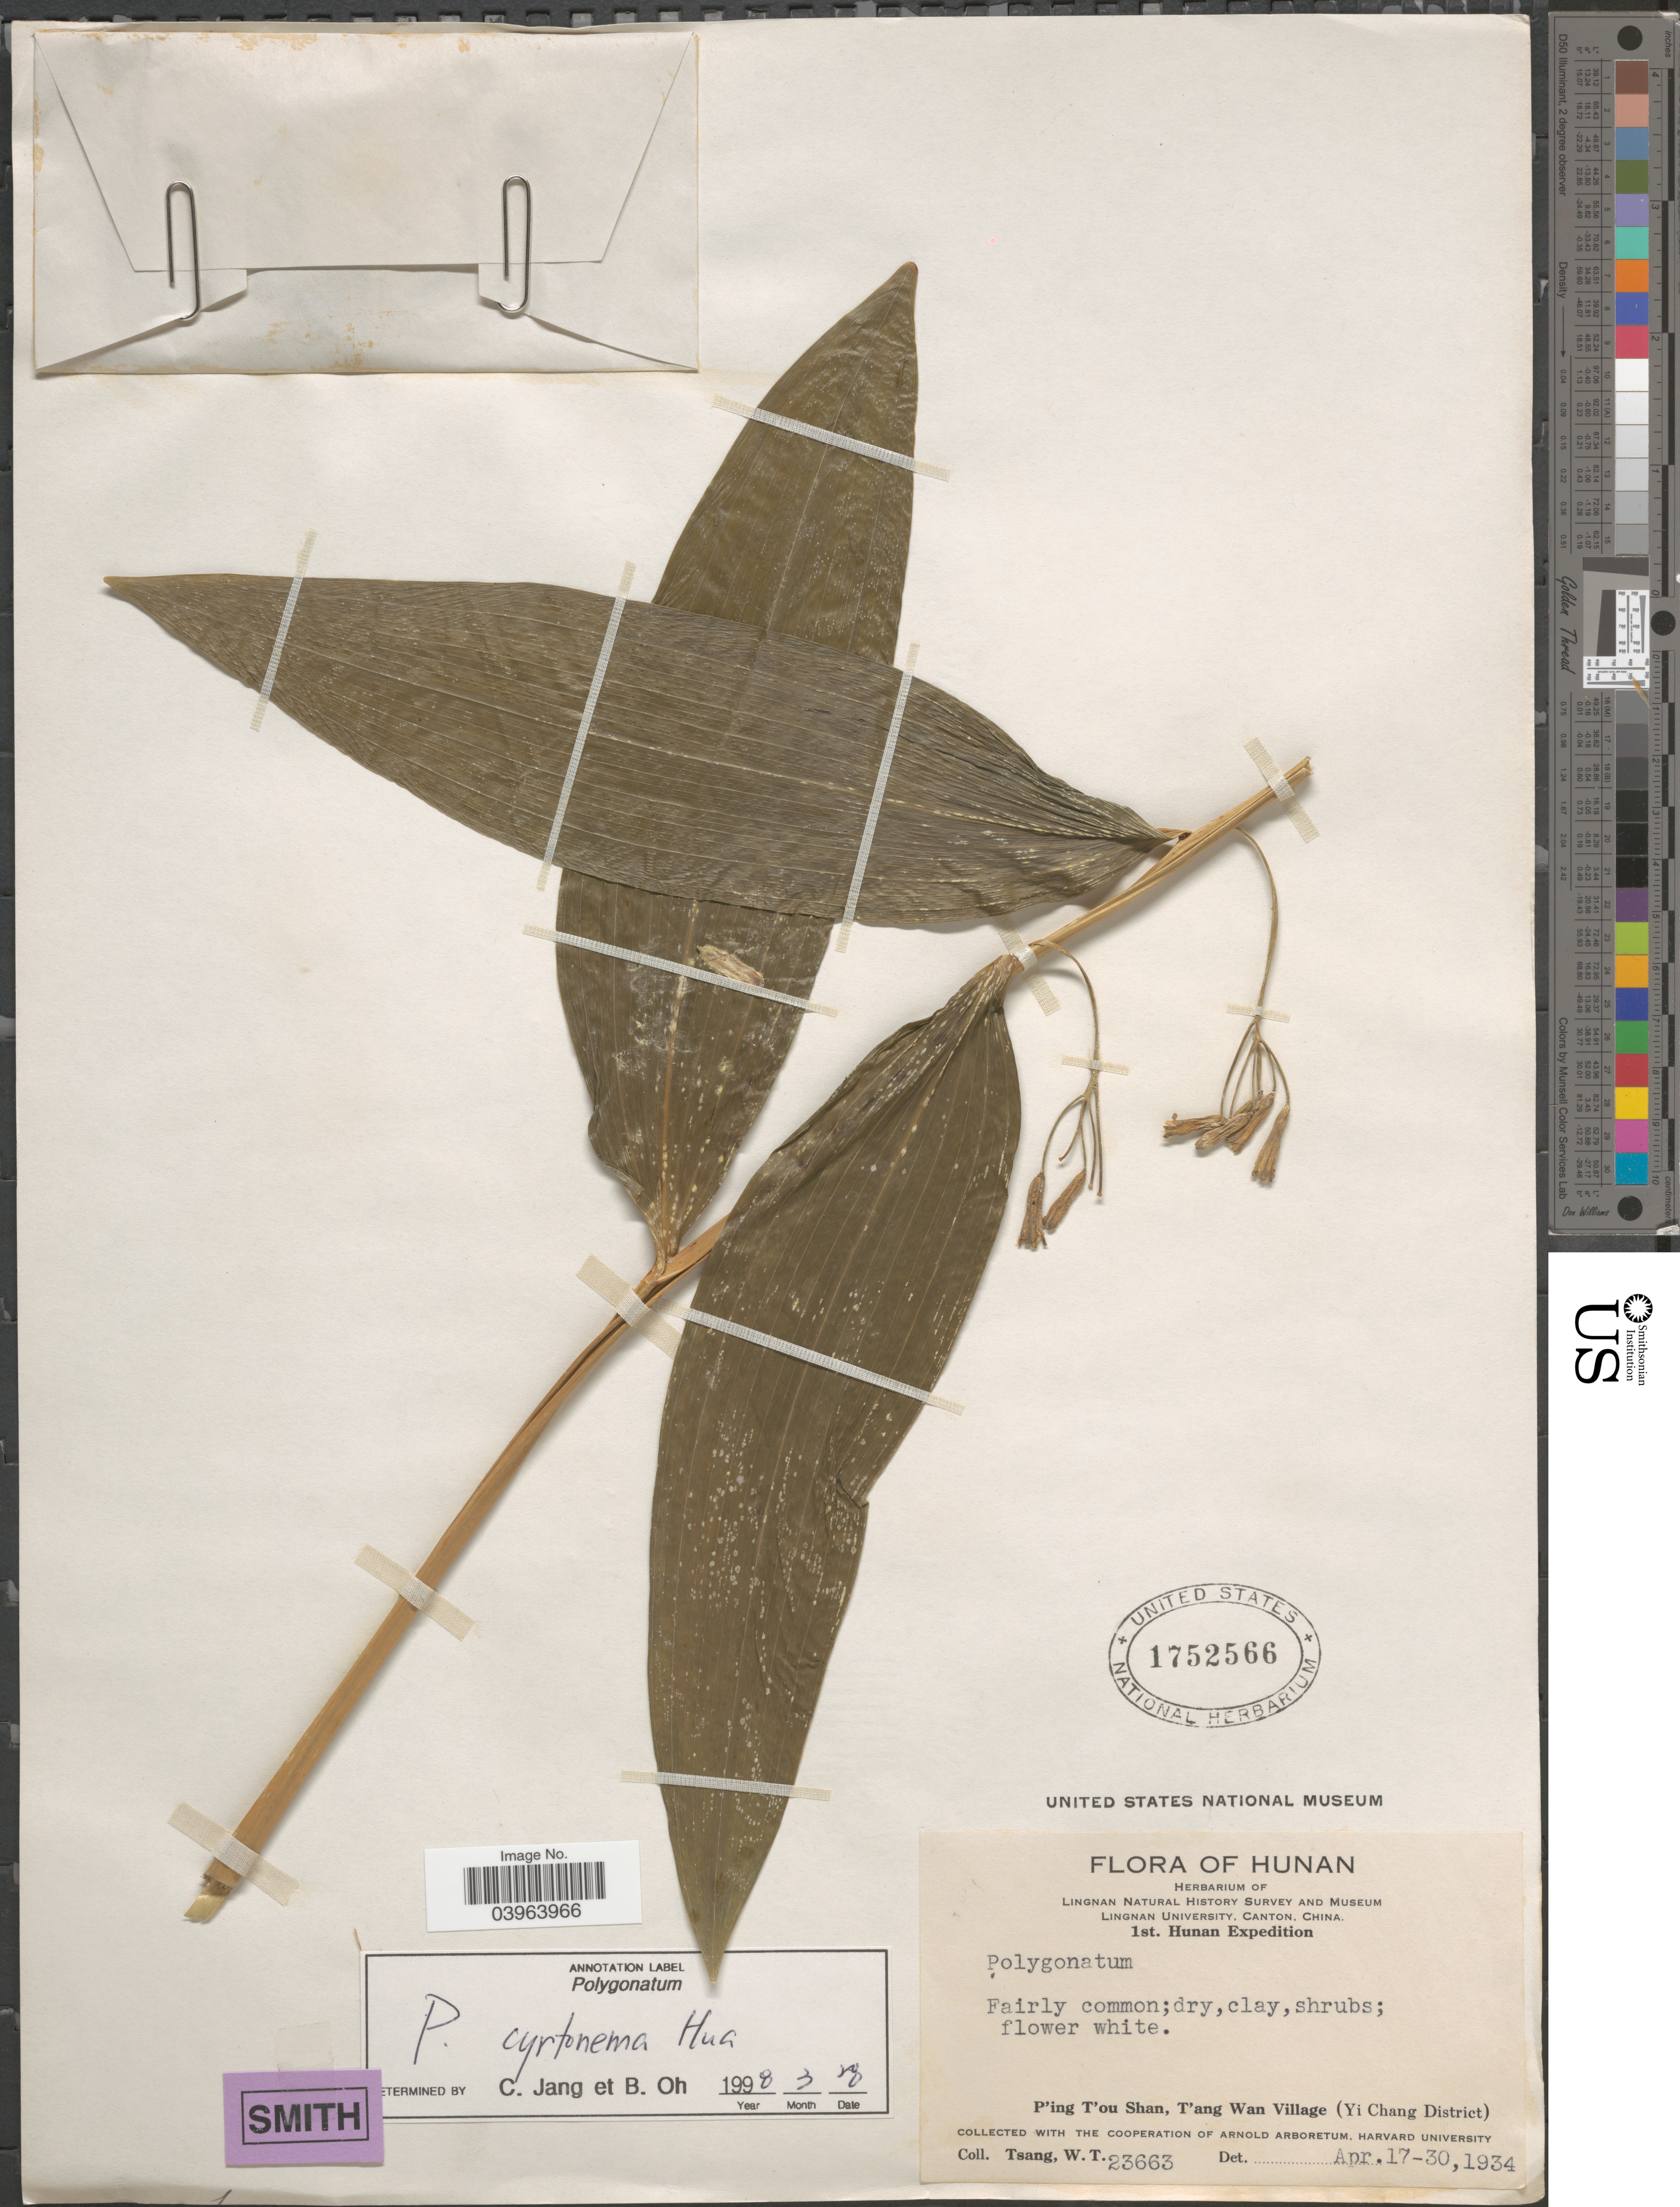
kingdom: Plantae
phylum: Tracheophyta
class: Liliopsida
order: Asparagales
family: Asparagaceae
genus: Polygonatum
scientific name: Polygonatum cyrtonema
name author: Hua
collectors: W. T. Tsang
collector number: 23663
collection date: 1934-04-17/1934-04-30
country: China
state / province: Hunan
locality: P'ing T'ou Shan, T'ang Wan Village (Yi Chang District).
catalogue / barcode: US 1752566